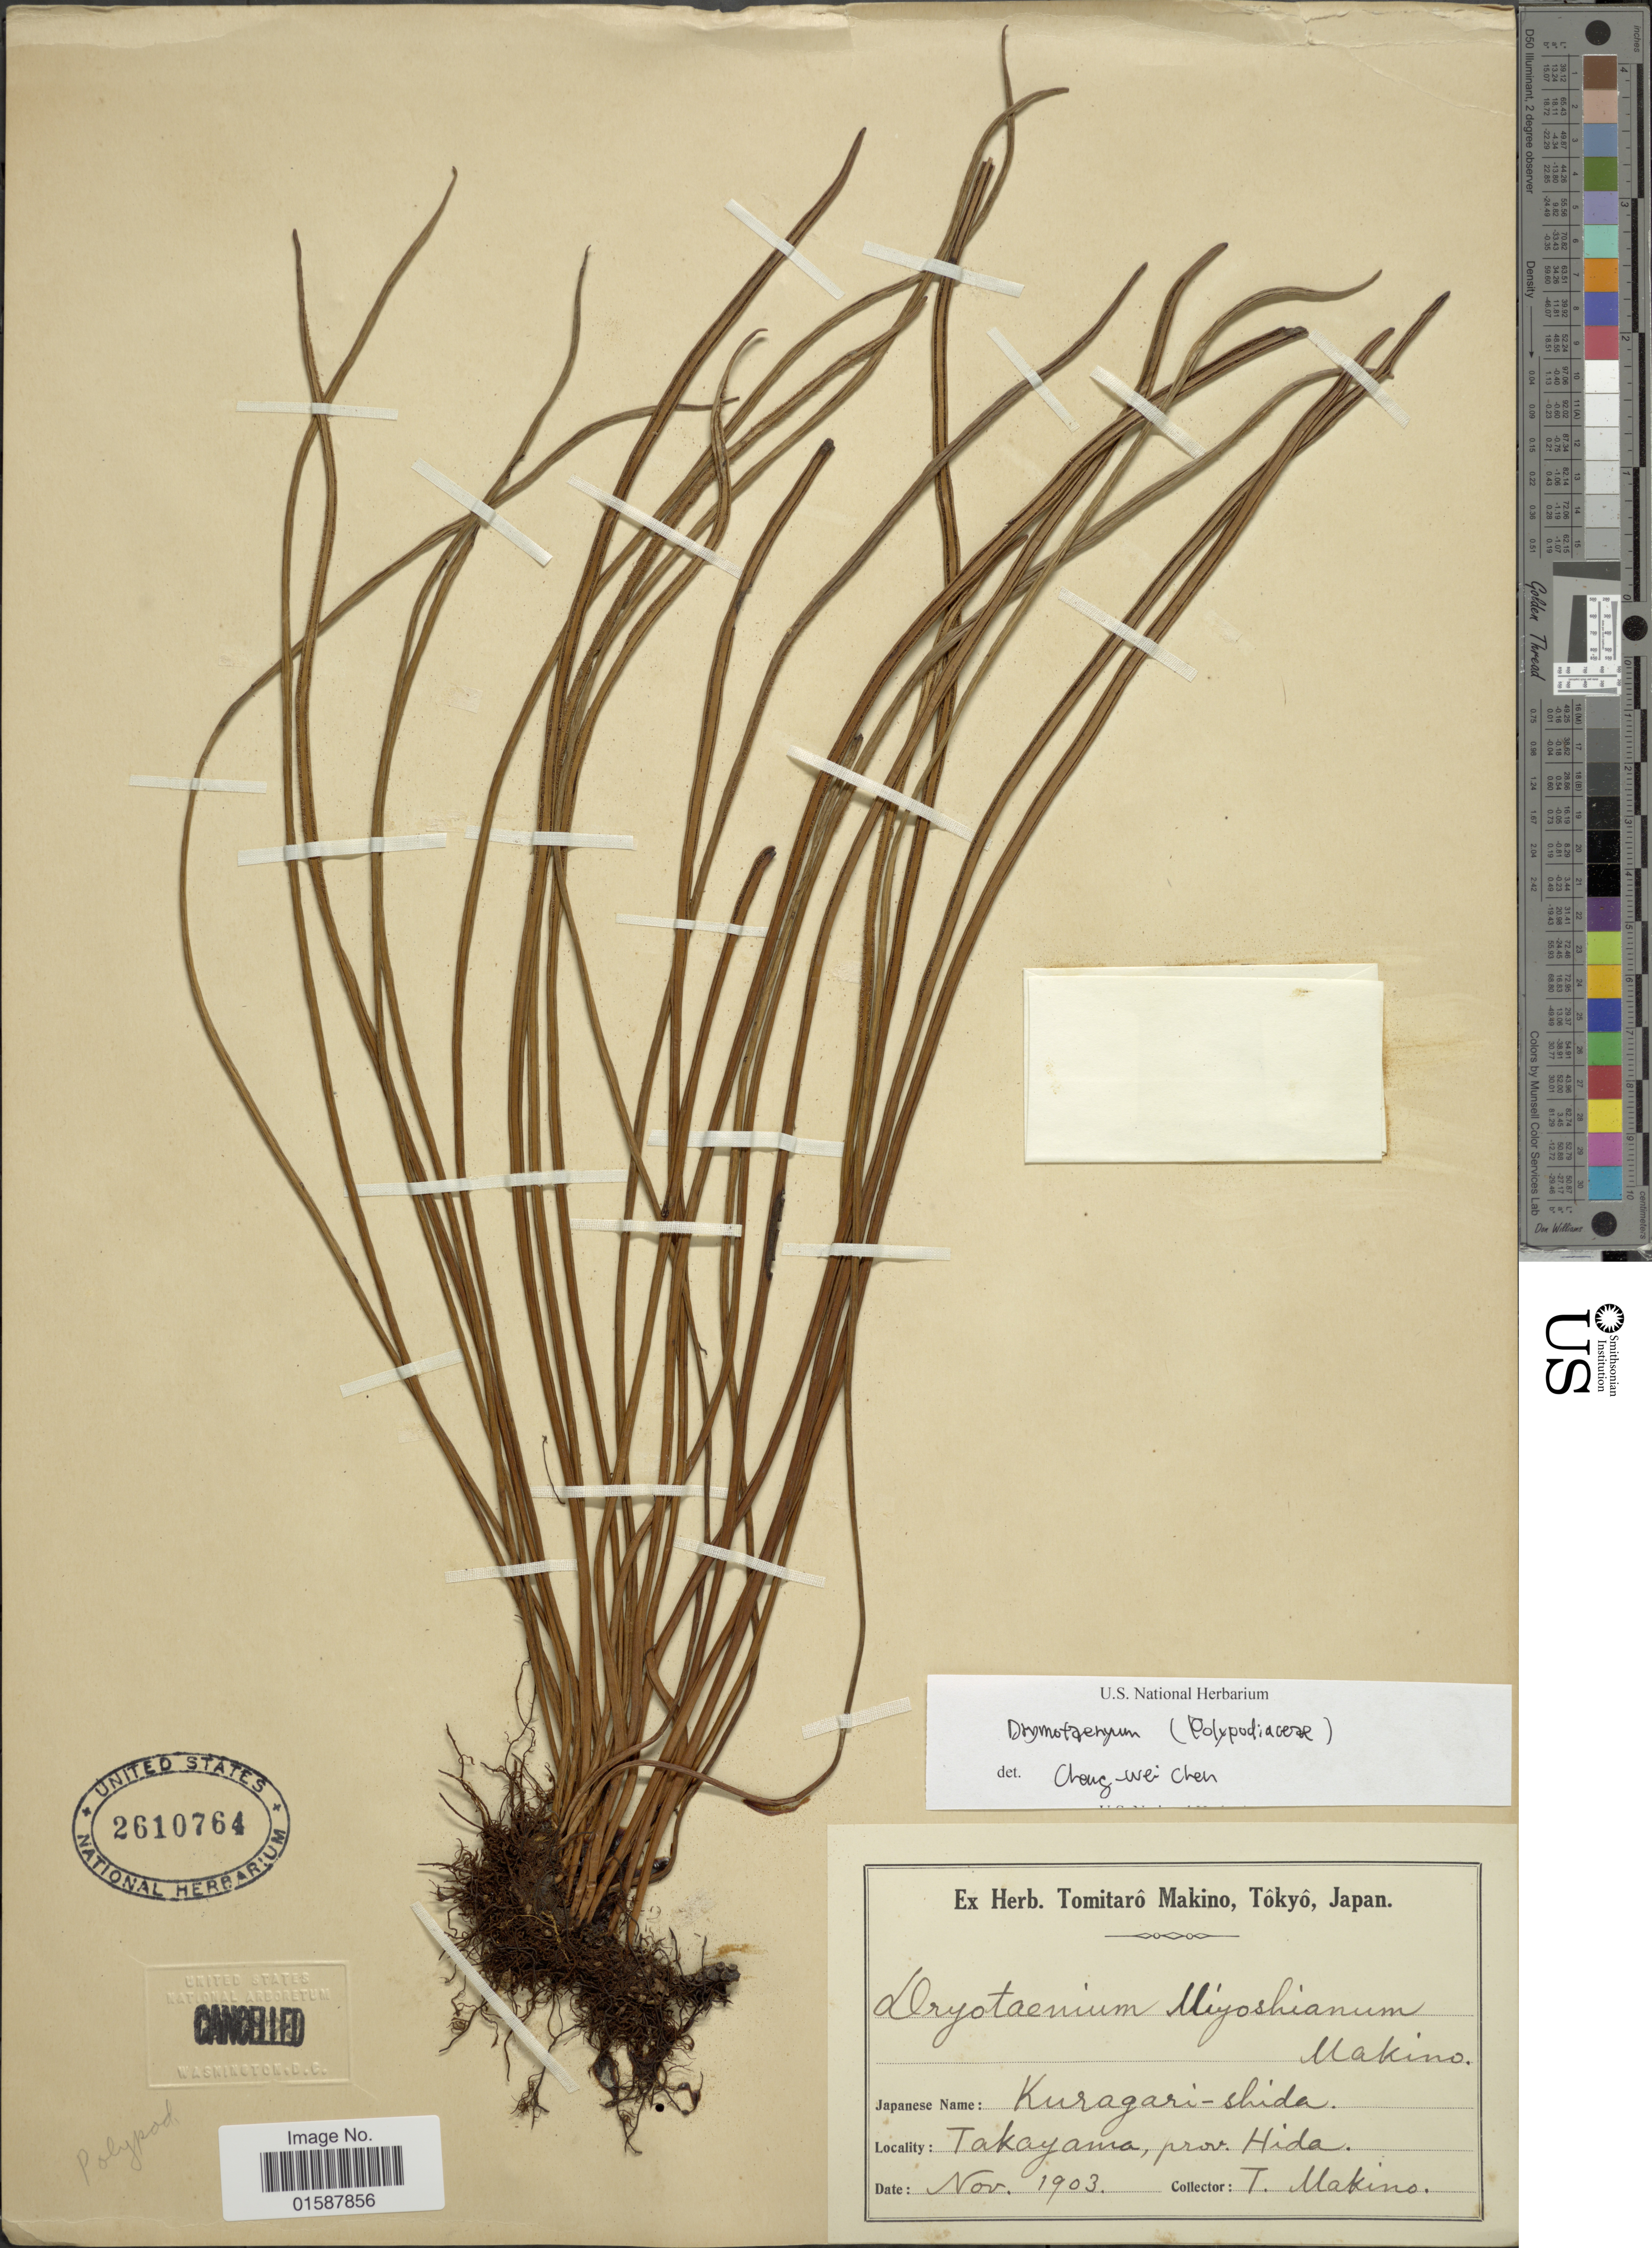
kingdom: Plantae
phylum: Tracheophyta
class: Polypodiopsida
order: Polypodiales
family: Polypodiaceae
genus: Lepisorus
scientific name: Lepisorus miyoshianus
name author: (Makino) Fraser-Jenk. & Subh. Chandra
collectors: T. Makino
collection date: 1903-11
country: Japan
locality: Takayama, prov. Hida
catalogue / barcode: US 2610764